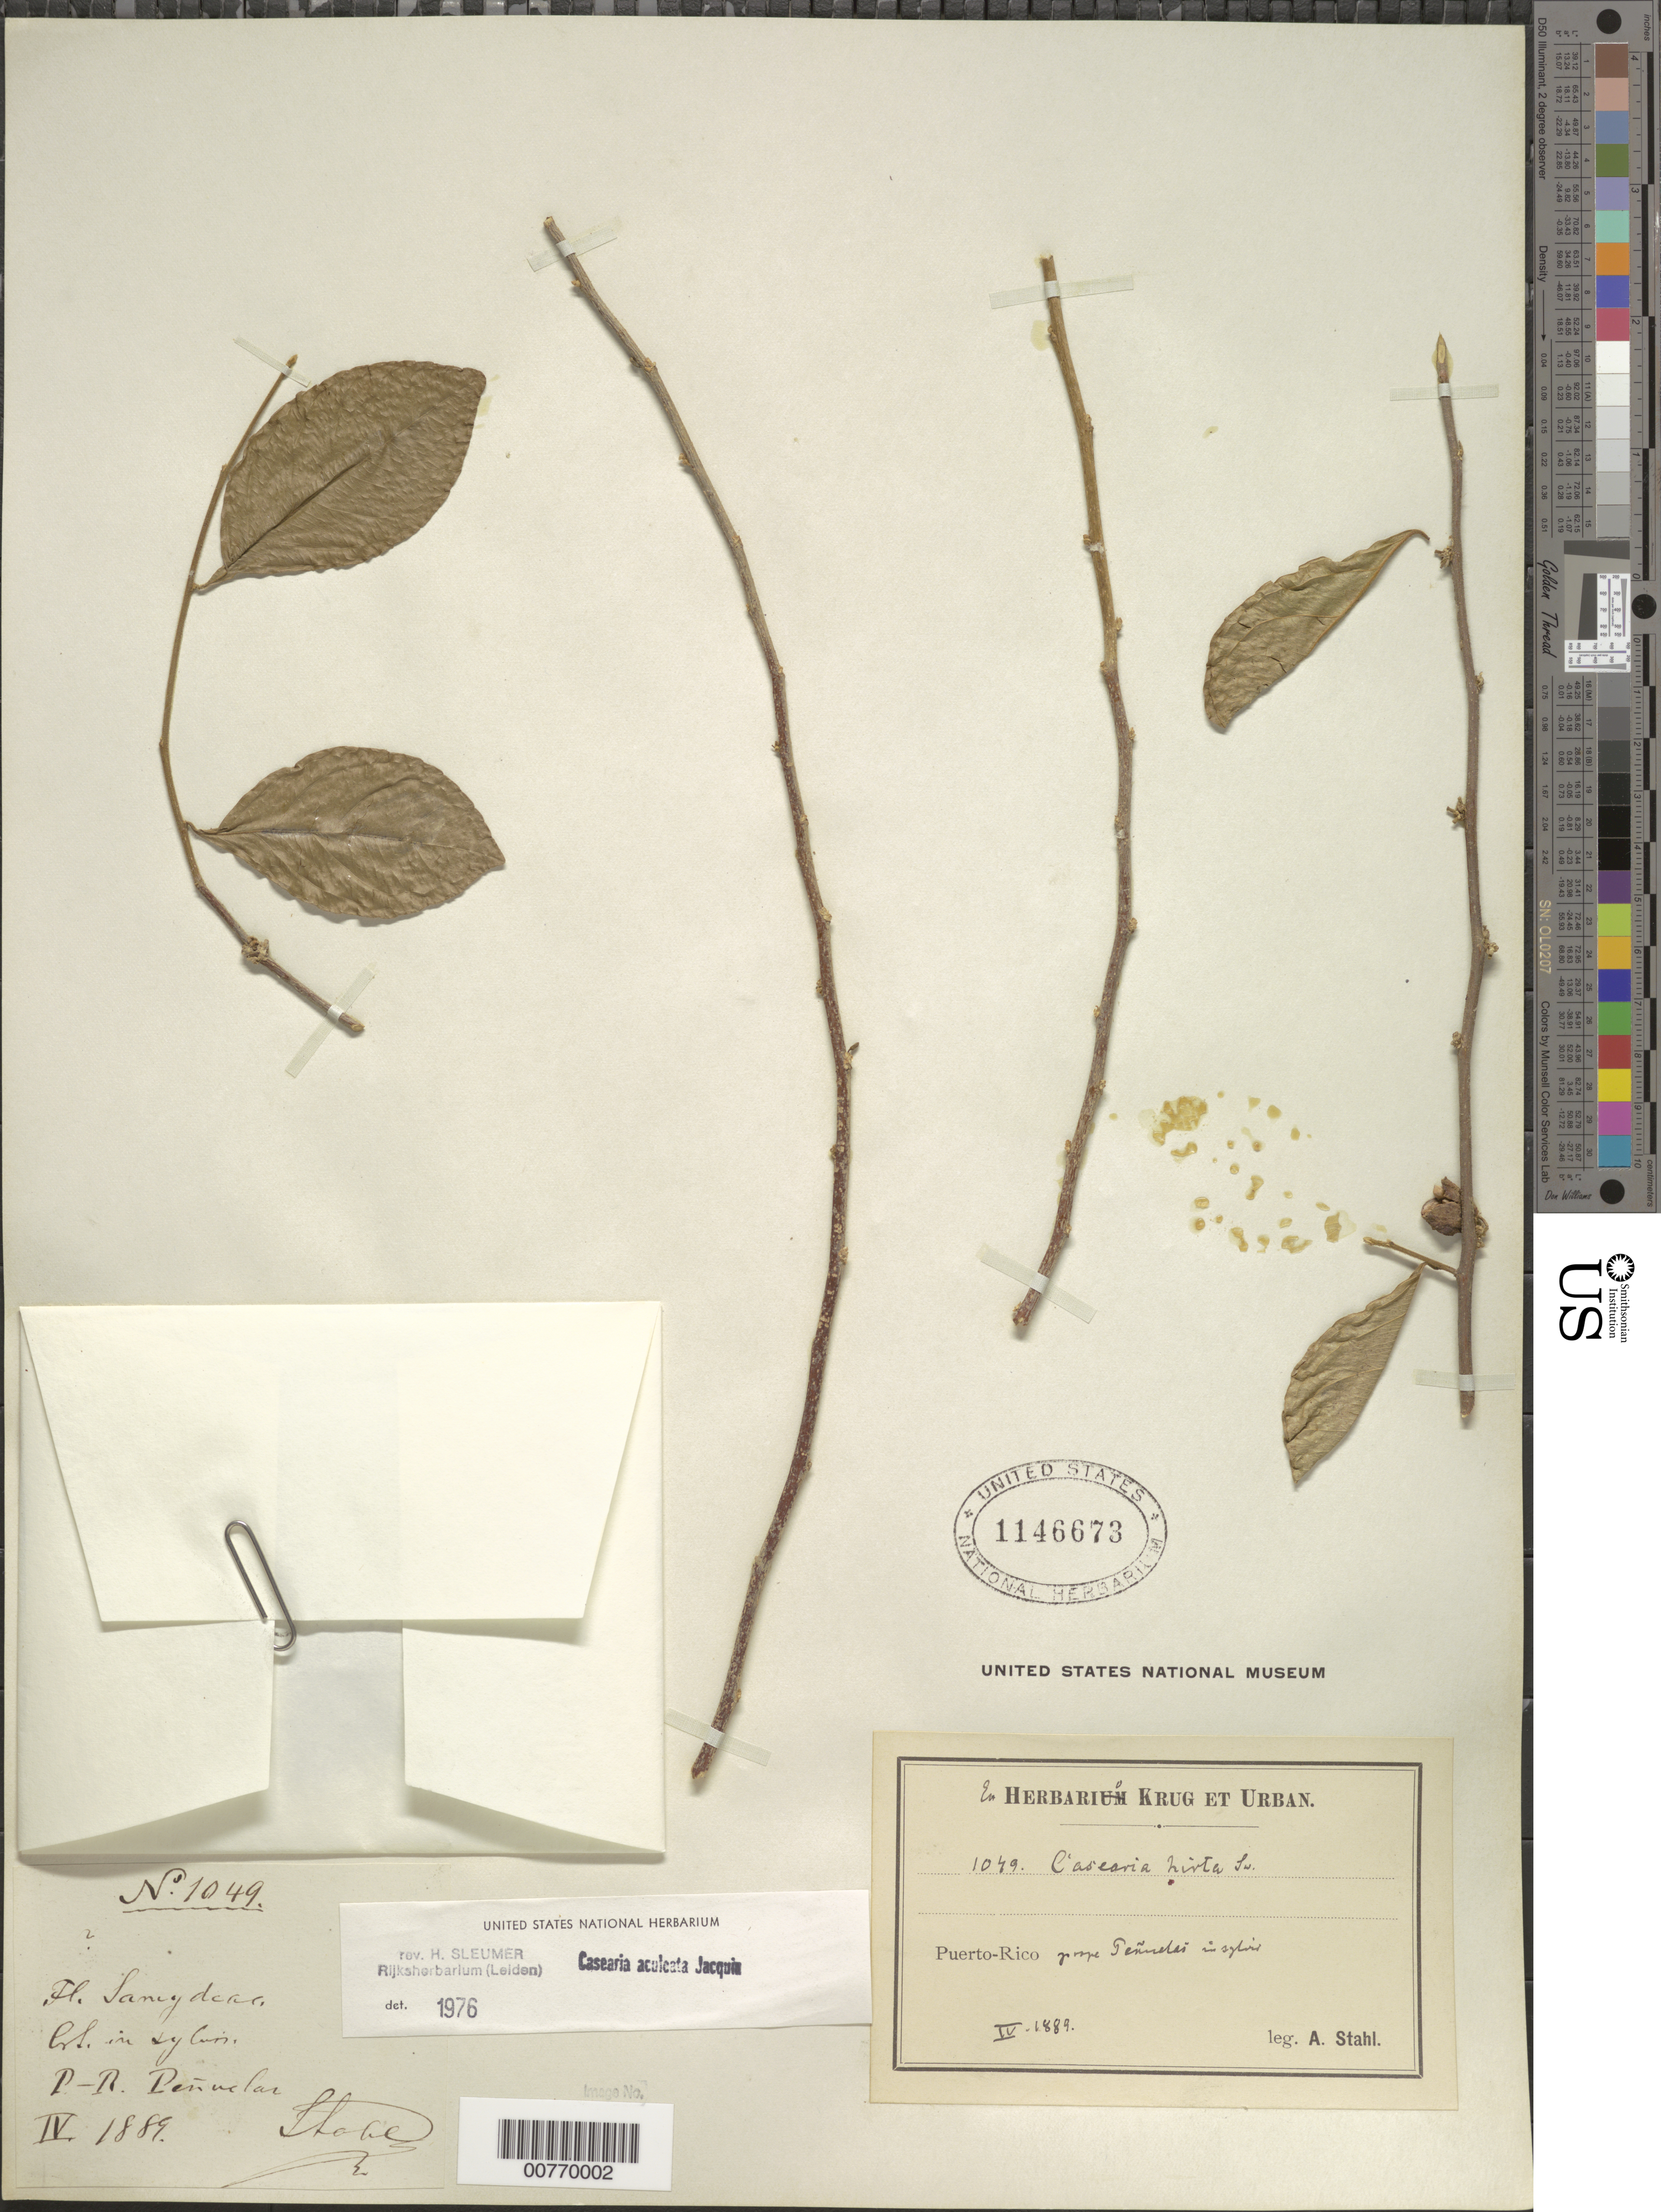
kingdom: Plantae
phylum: Tracheophyta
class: Magnoliopsida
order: Malpighiales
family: Salicaceae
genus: Casearia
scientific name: Casearia aculeata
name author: Jacq.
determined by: Sleumer, H. O.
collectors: A. Stahl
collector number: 1079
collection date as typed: Apr 1889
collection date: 1889-04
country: Puerto Rico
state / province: Peñuelas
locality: Peñuelas.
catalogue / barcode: US 1146673